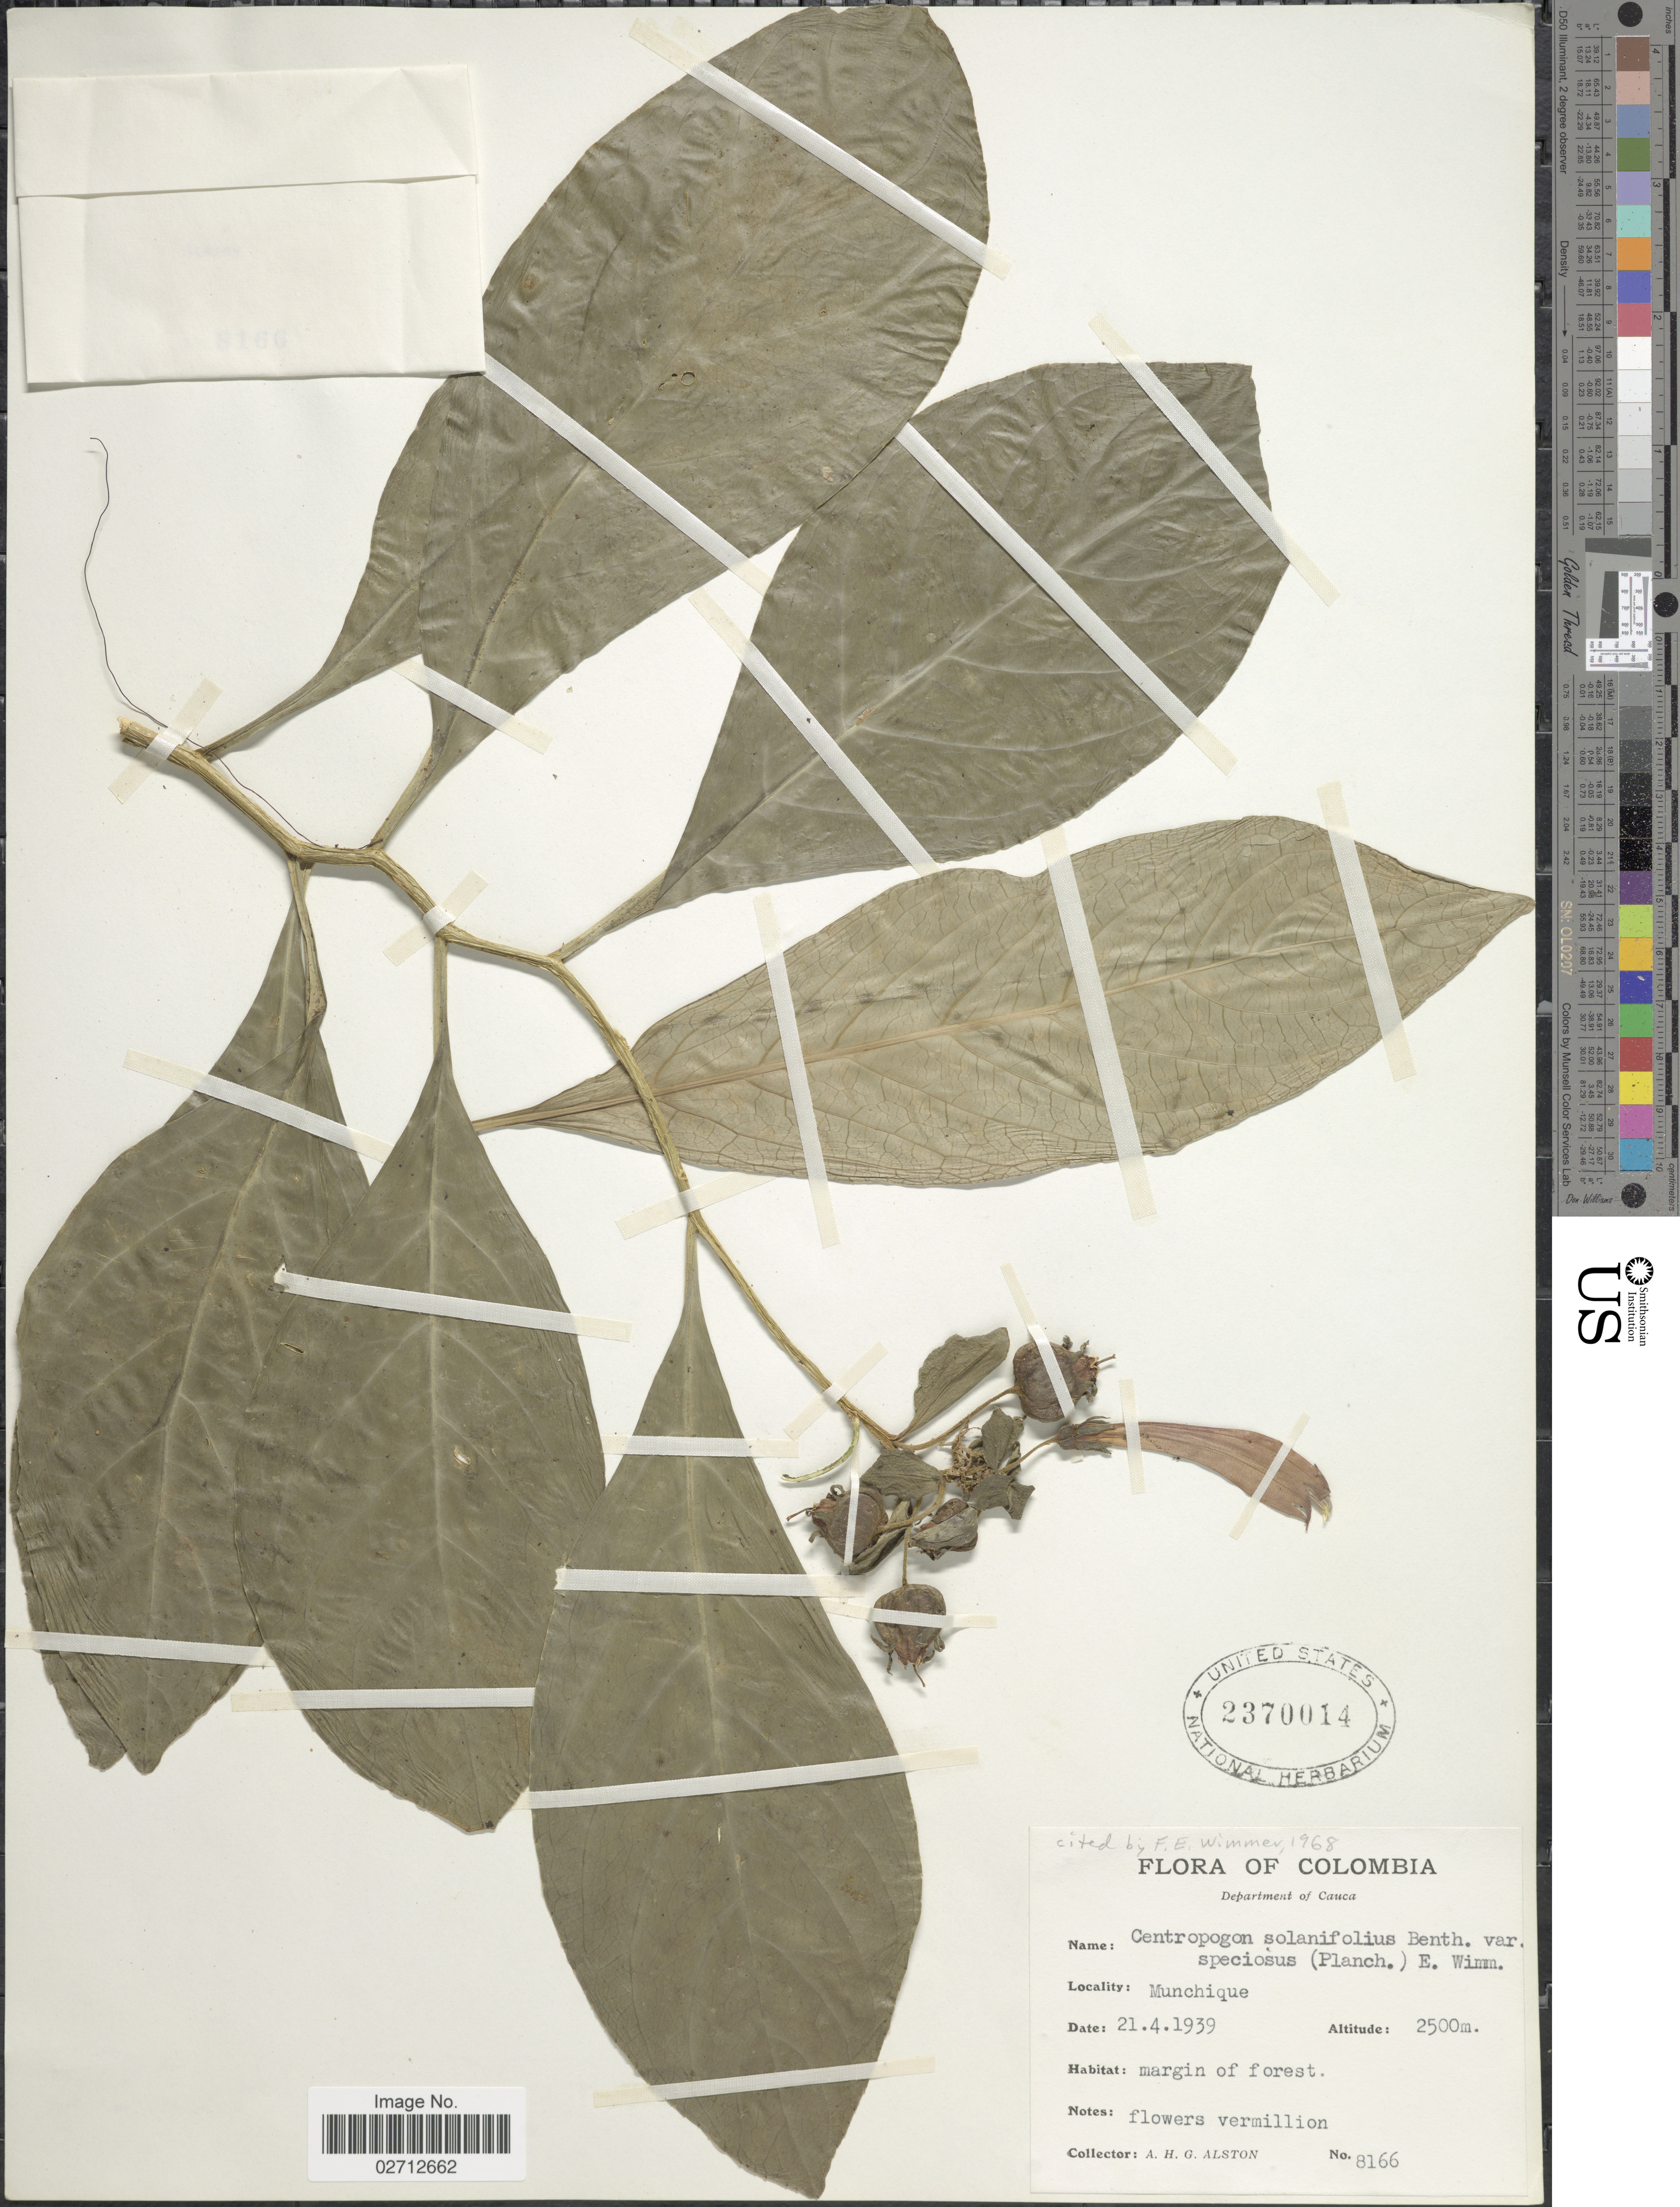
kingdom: Plantae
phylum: Tracheophyta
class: Magnoliopsida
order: Asterales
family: Campanulaceae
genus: Centropogon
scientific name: Centropogon solanifolius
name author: Benth.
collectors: A. H. Alston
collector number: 8166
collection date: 1939-04-21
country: Colombia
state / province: Cauca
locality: Department of Cauca, Munchique, margin of forest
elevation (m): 2500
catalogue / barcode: US 2370014